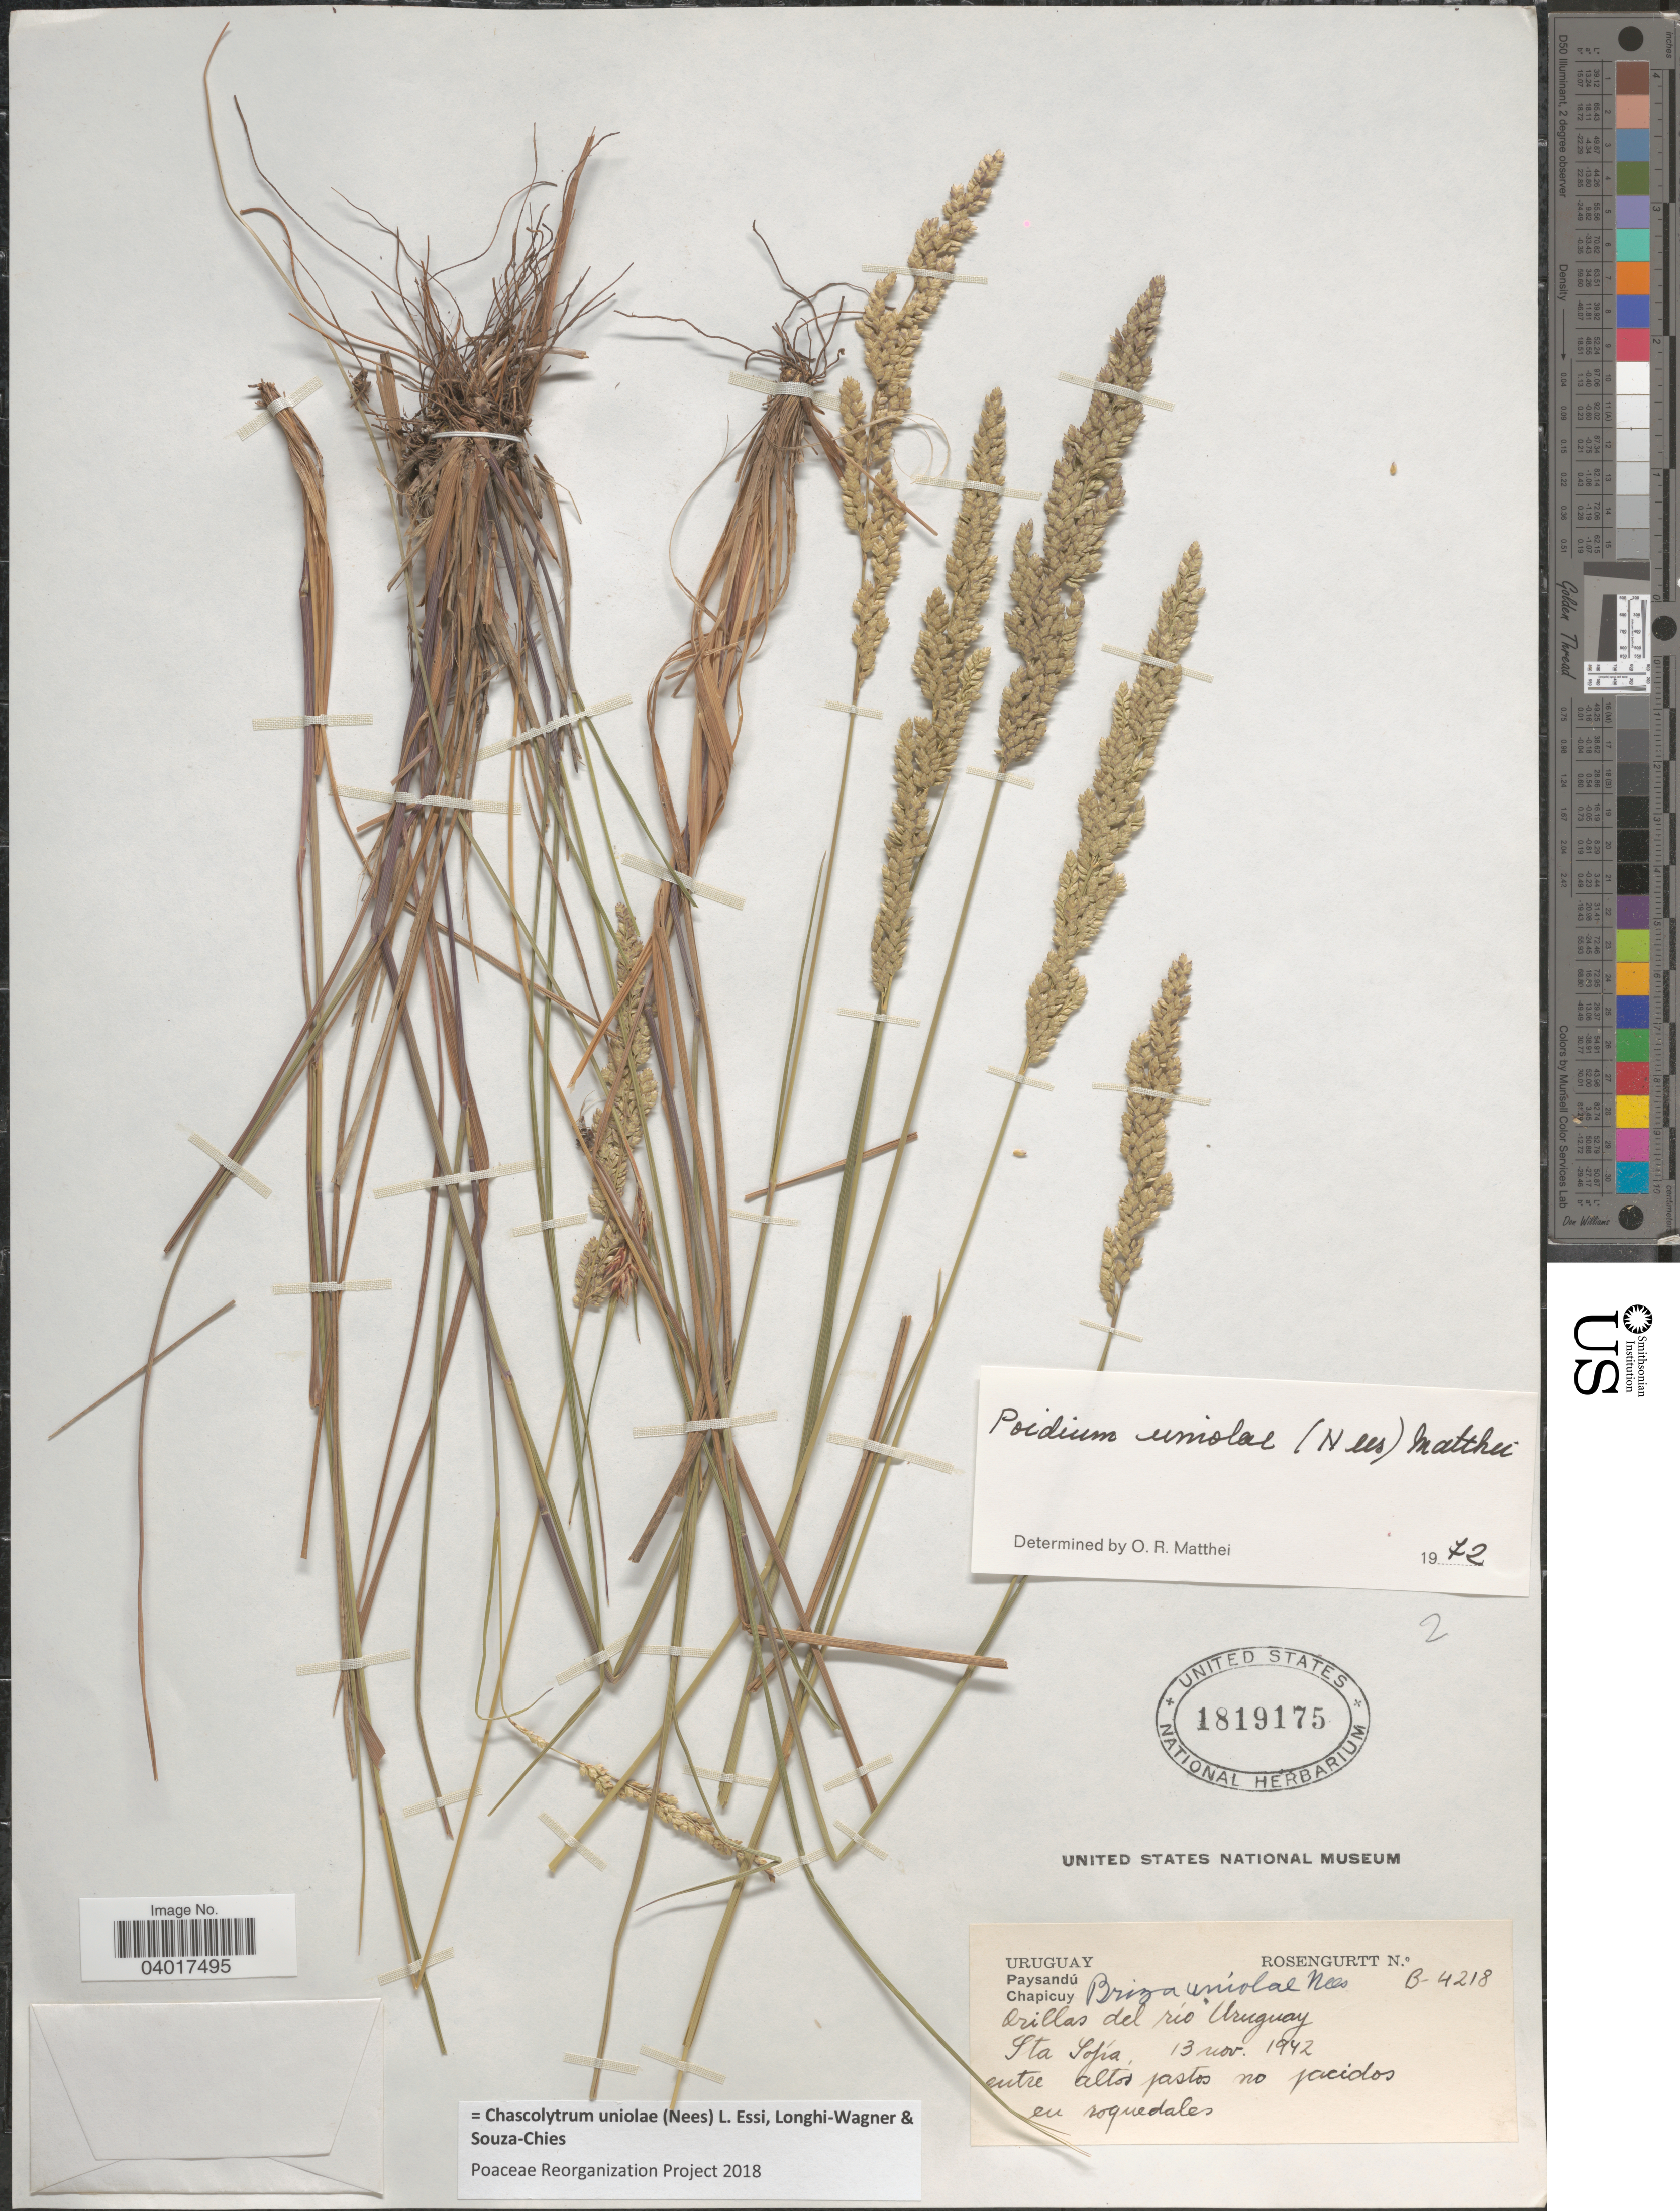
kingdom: Plantae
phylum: Tracheophyta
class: Liliopsida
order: Poales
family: Poaceae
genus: Chascolytrum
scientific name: Chascolytrum uniolae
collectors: Rosengurtt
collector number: B-4218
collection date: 1942-11-13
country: Uruguay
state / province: Paysandu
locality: Chapicuy. Orilla del río Uruguay. Sta. Sofía.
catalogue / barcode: US 1819175